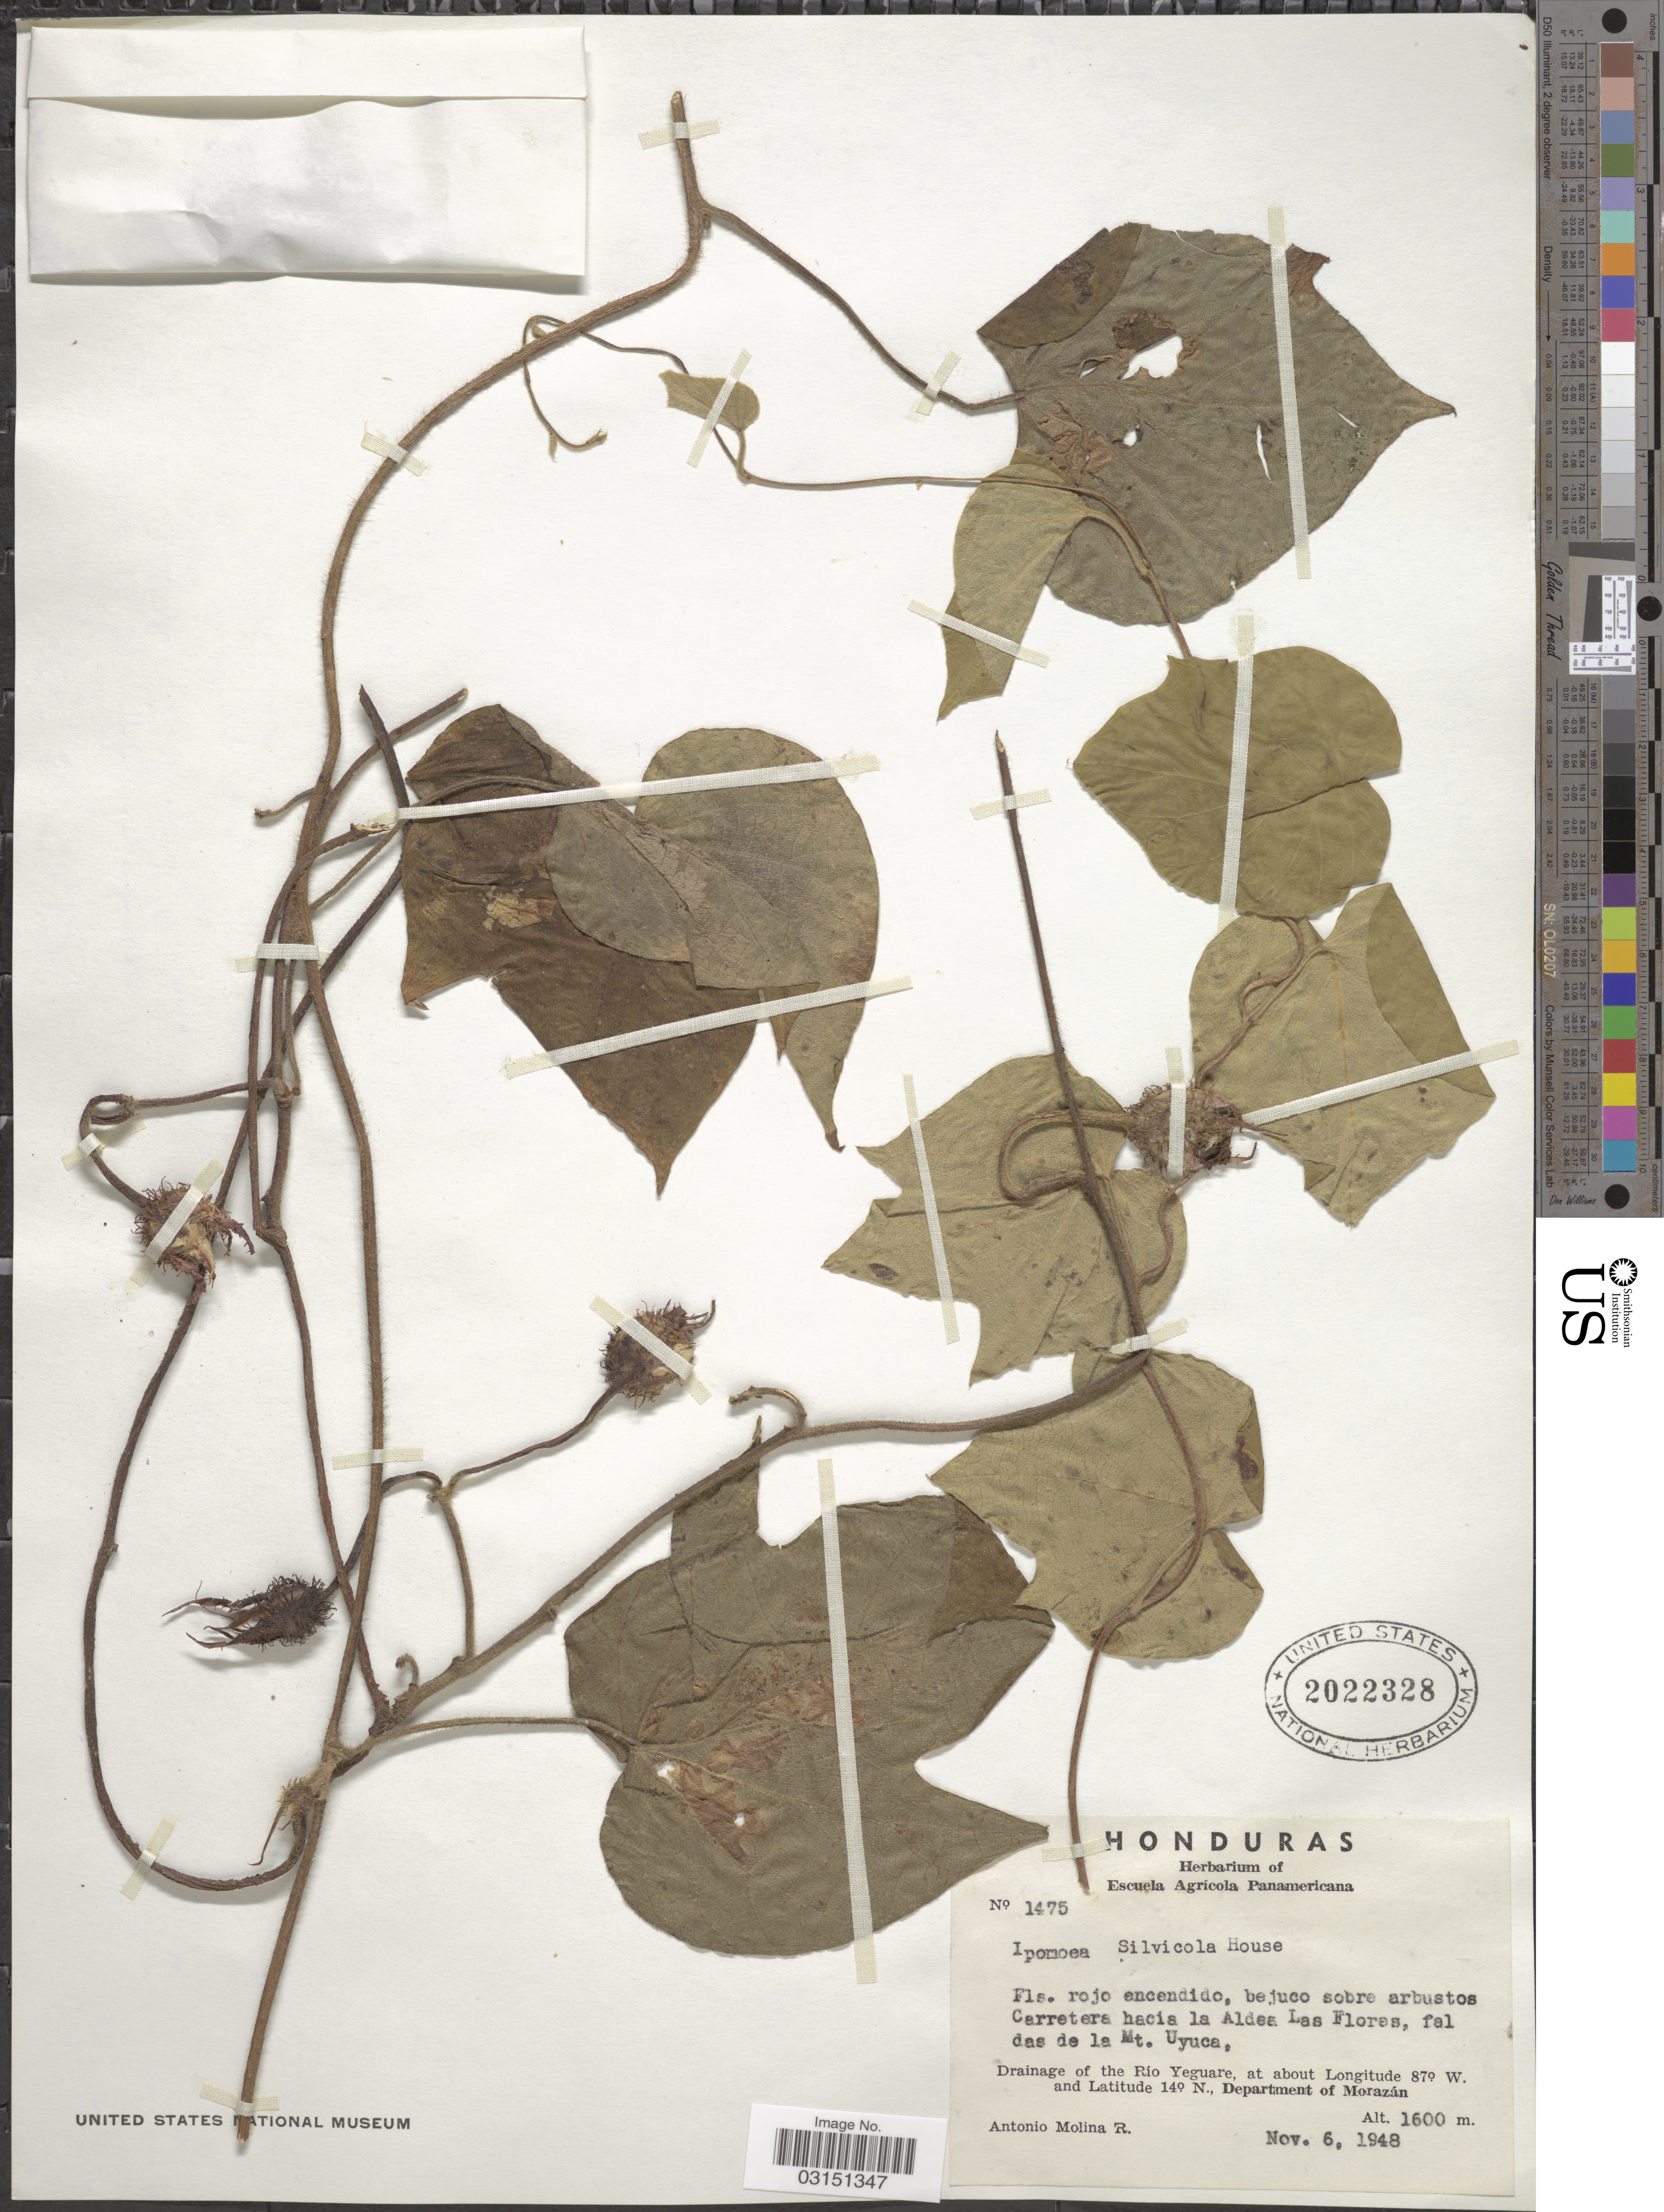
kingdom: Plantae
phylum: Tracheophyta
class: Magnoliopsida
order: Solanales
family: Convolvulaceae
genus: Ipomoea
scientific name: Ipomoea silvicola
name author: House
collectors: A. Molina R.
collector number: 1475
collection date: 1948-11-06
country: Honduras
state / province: Fco. Morazán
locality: Carretera hacia la Aldea Las Flores, faldas de la Mt. Uyuca, Drainage of the Río Yeguare. Department of Morazán.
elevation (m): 1600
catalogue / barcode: US 2022328